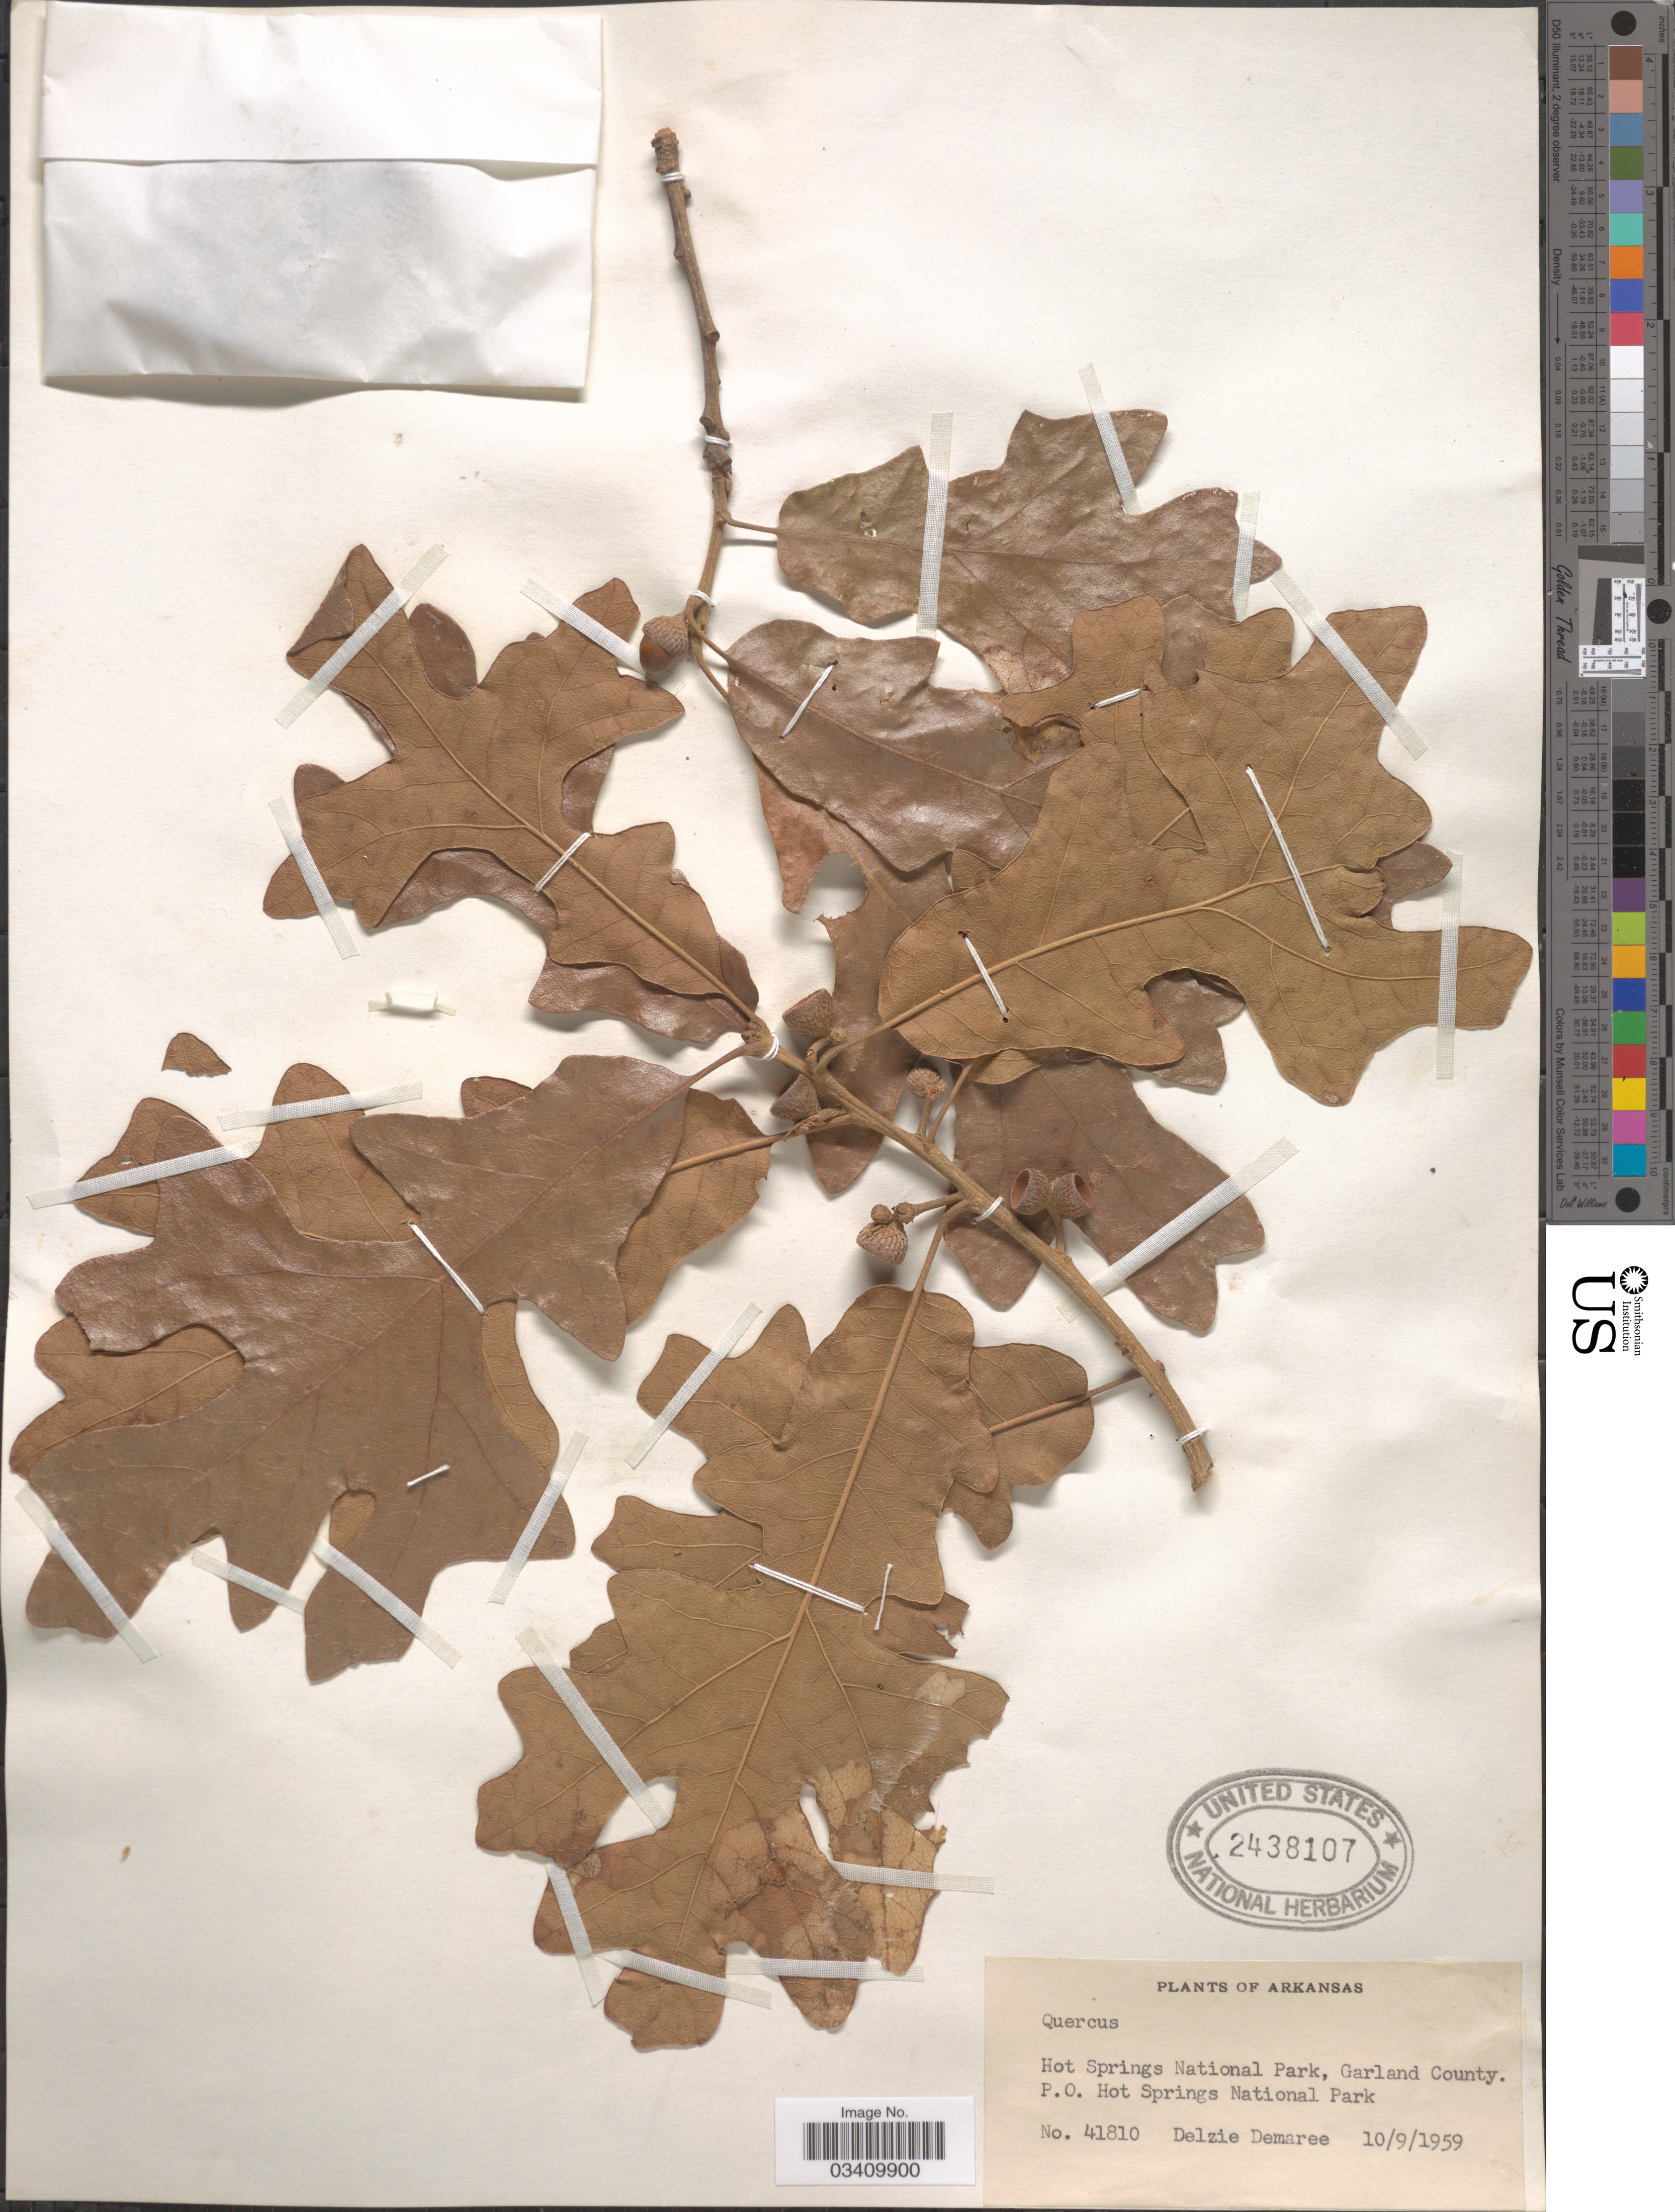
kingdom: Plantae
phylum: Tracheophyta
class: Magnoliopsida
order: Fagales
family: Fagaceae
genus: Quercus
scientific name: Quercus sp.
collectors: D. Demaree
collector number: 41810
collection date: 1959-10-09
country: United States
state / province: Arkansas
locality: Hot Springs National Park, Garland County. P. O. Hot Springs National Park.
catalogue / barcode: US 2438107